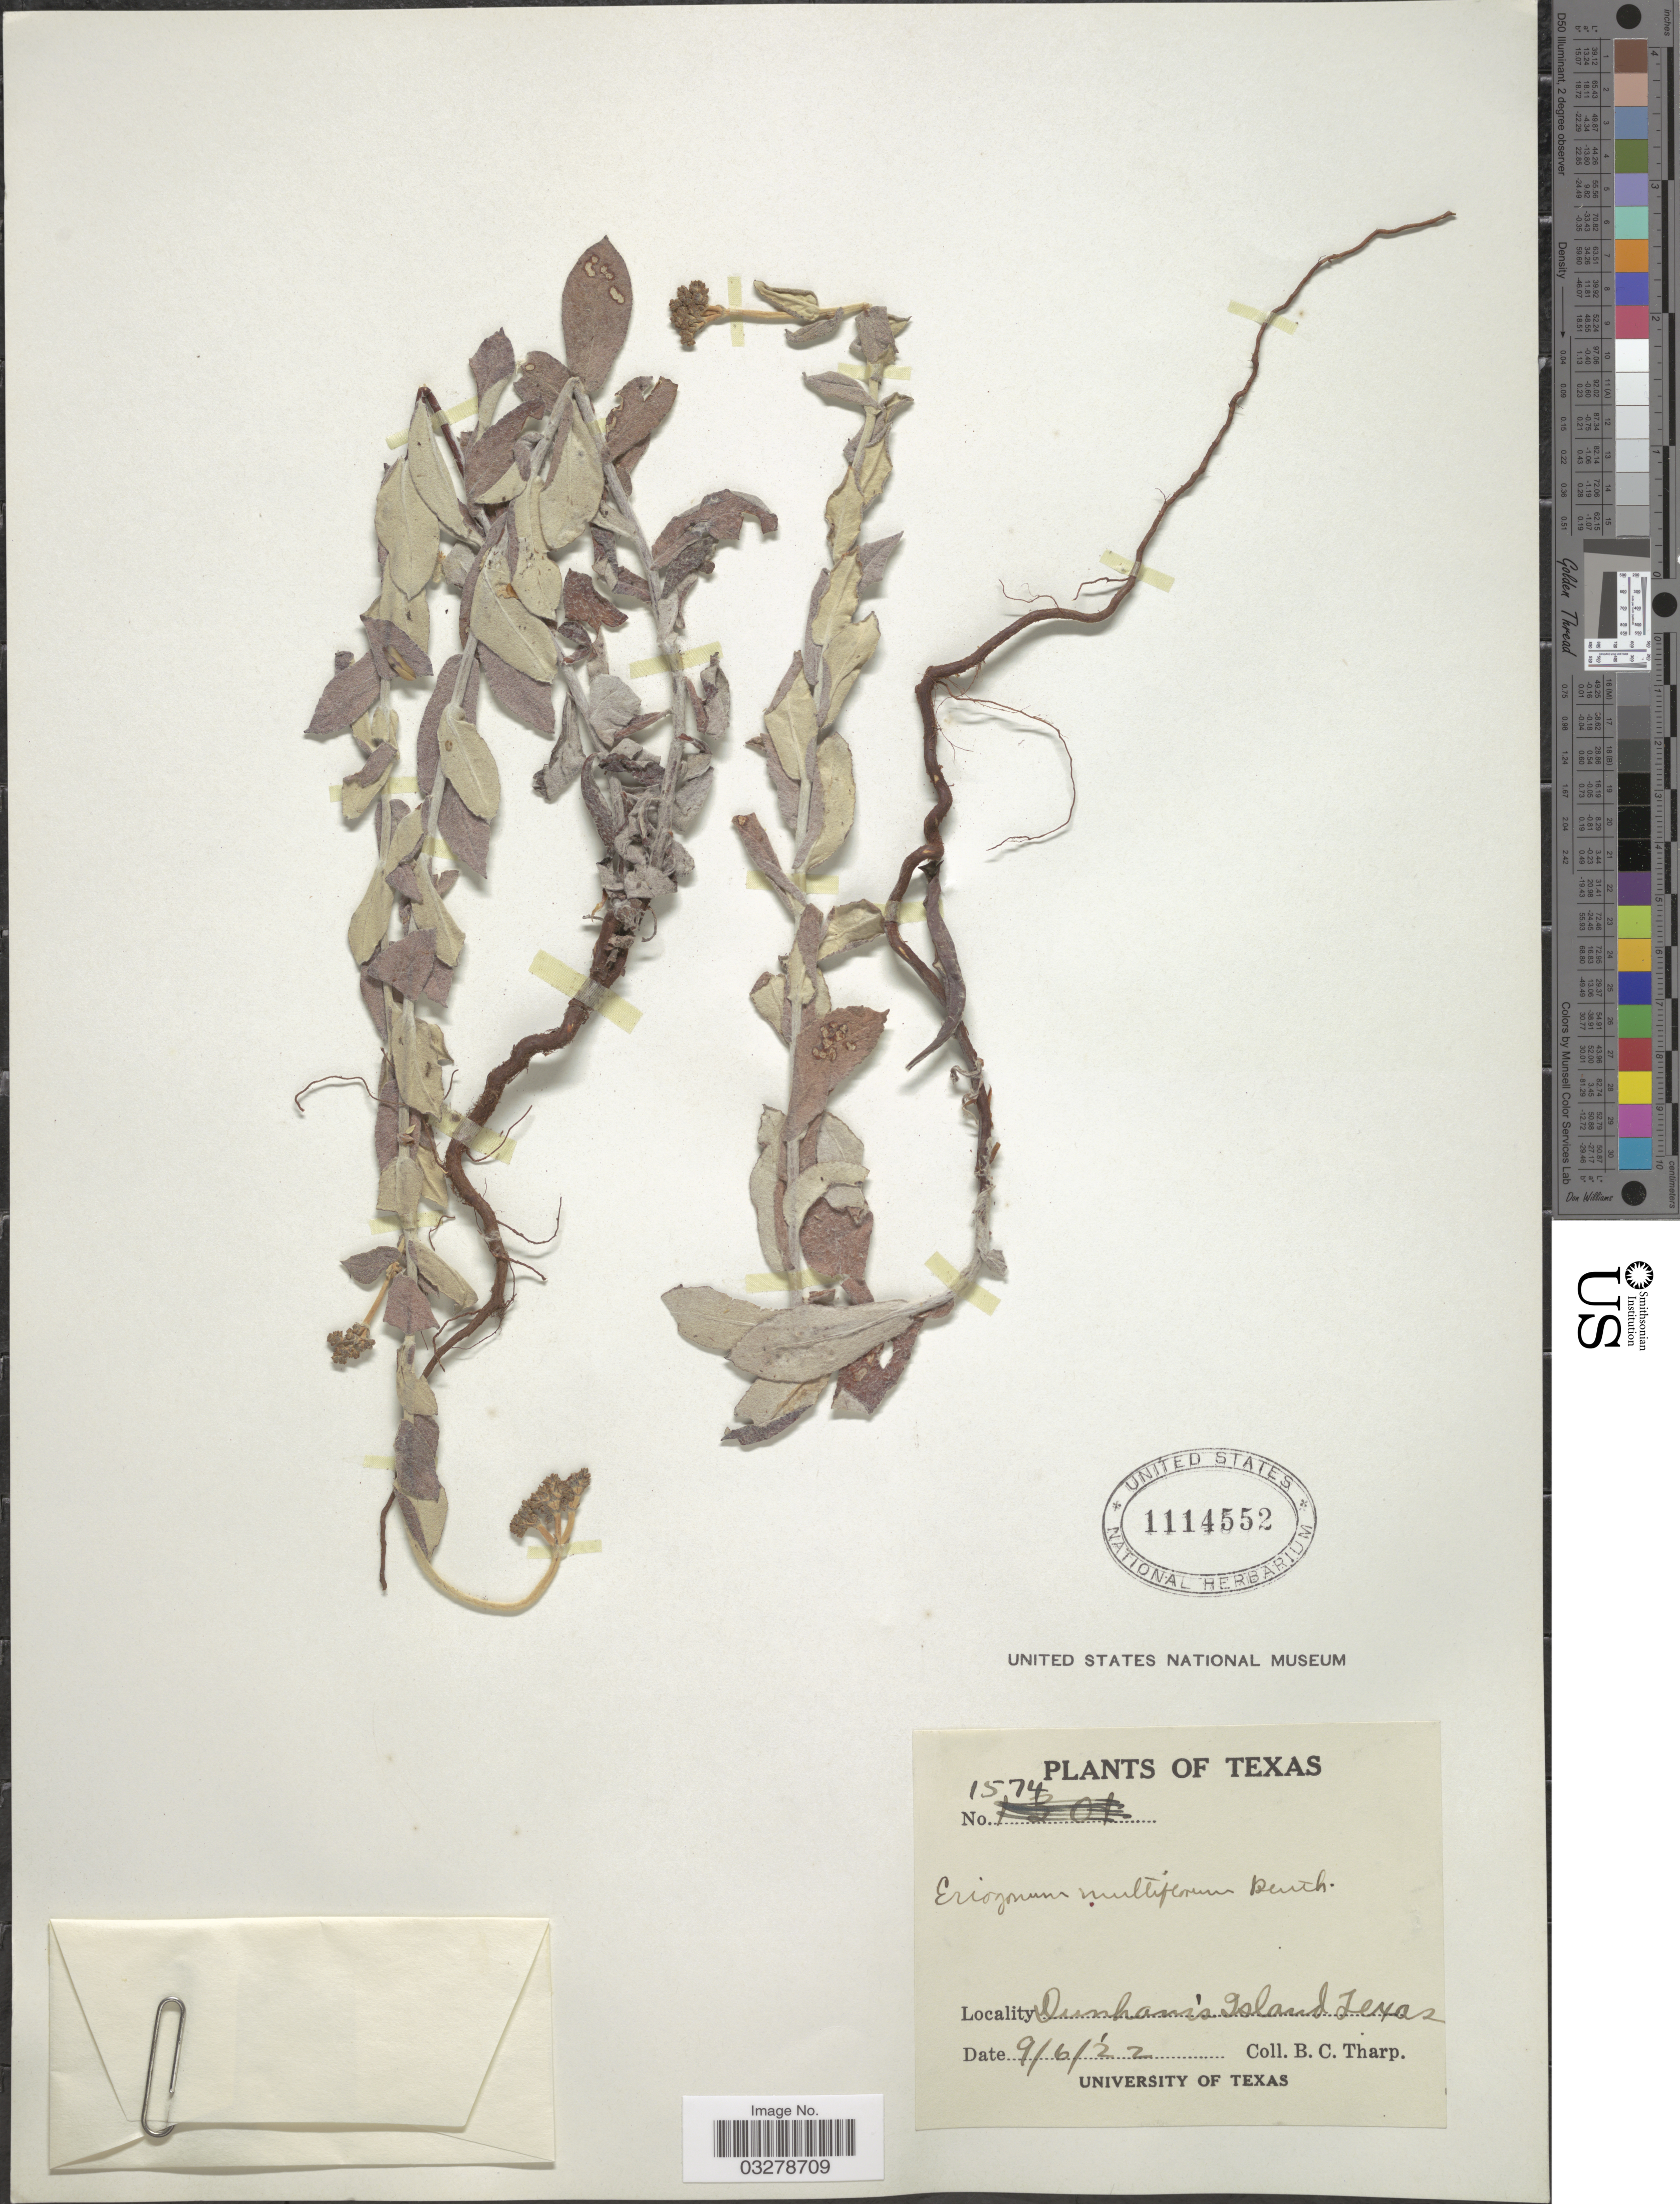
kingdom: Plantae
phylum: Tracheophyta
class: Magnoliopsida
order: Caryophyllales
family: Polygonaceae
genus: Eriogonum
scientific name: Eriogonum multiflorum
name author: Benth.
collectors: B. C. Tharp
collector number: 1574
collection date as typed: Transcribed d/m/y: 6/9/22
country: United States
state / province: Texas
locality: Dunham's Island.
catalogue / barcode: US 1114552